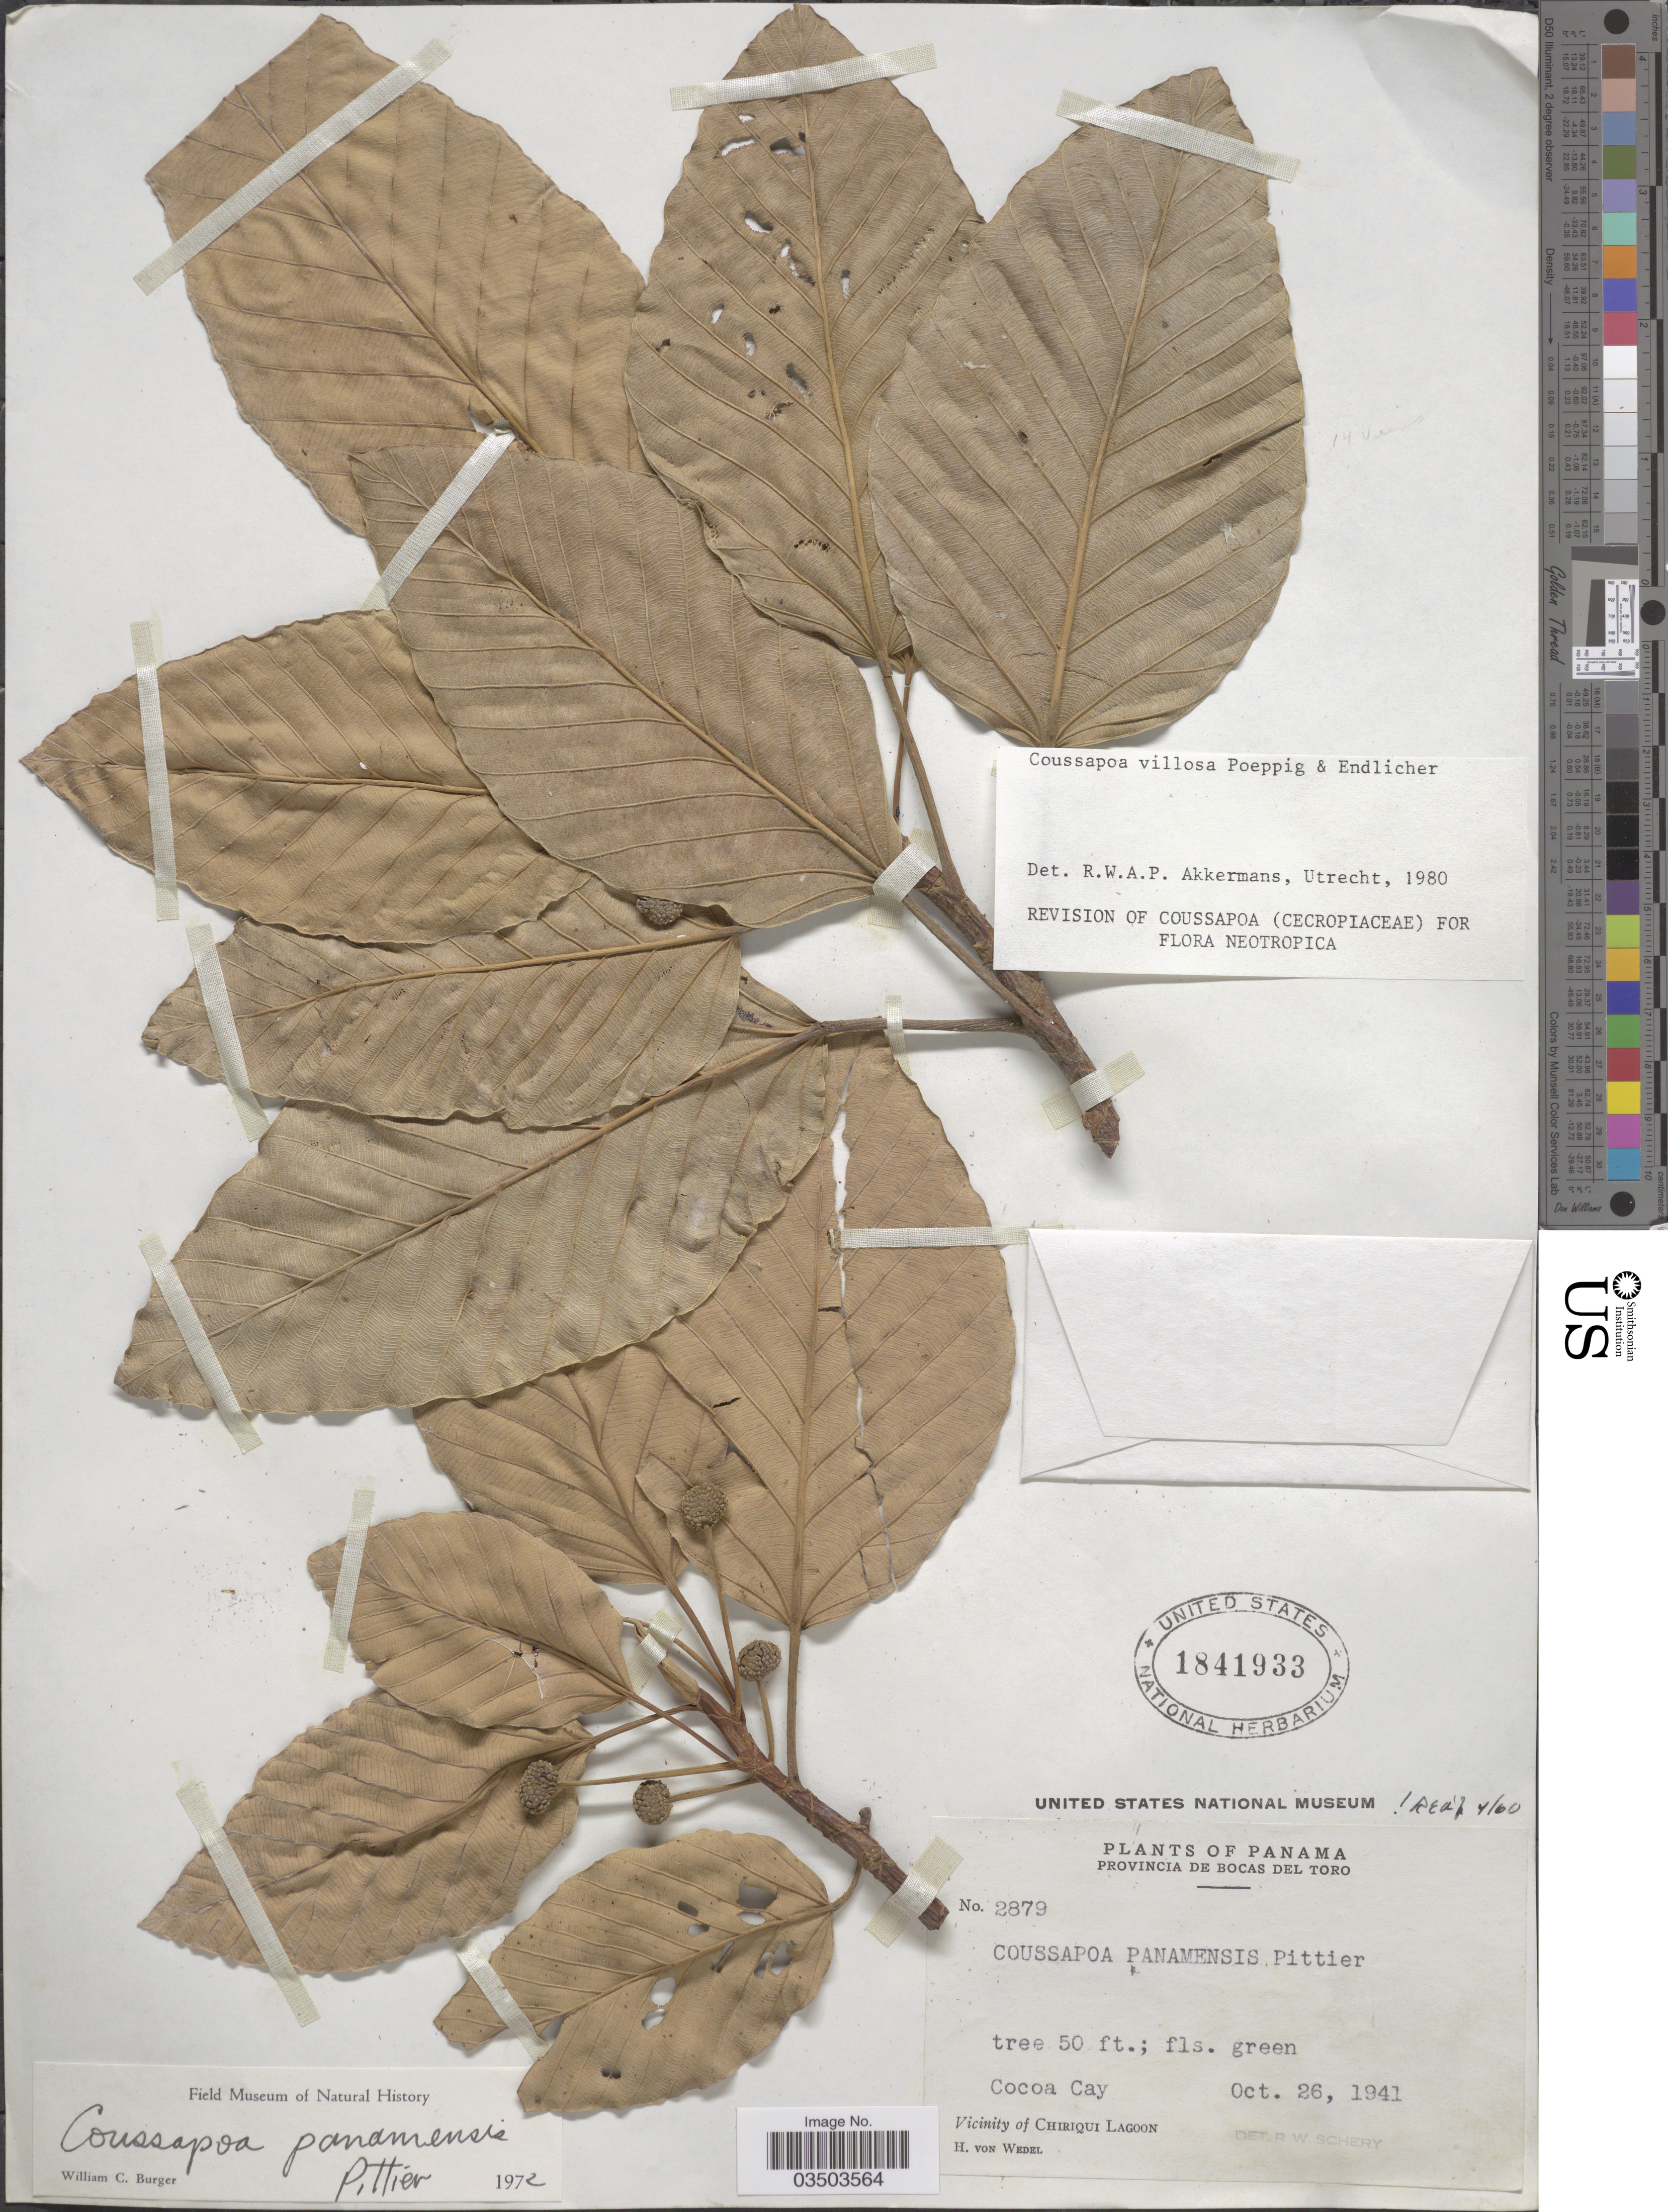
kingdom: Plantae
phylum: Tracheophyta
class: Magnoliopsida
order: Rosales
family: Urticaceae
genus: Coussapoa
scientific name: Coussapoa villosa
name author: Poepp. & Endl.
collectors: H. von Wedel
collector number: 2879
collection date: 1941-10-26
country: Panama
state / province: Bocas del Toro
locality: Cocoa Cay. Vicinity of Chiriqui Lagoon.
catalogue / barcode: US 1841933